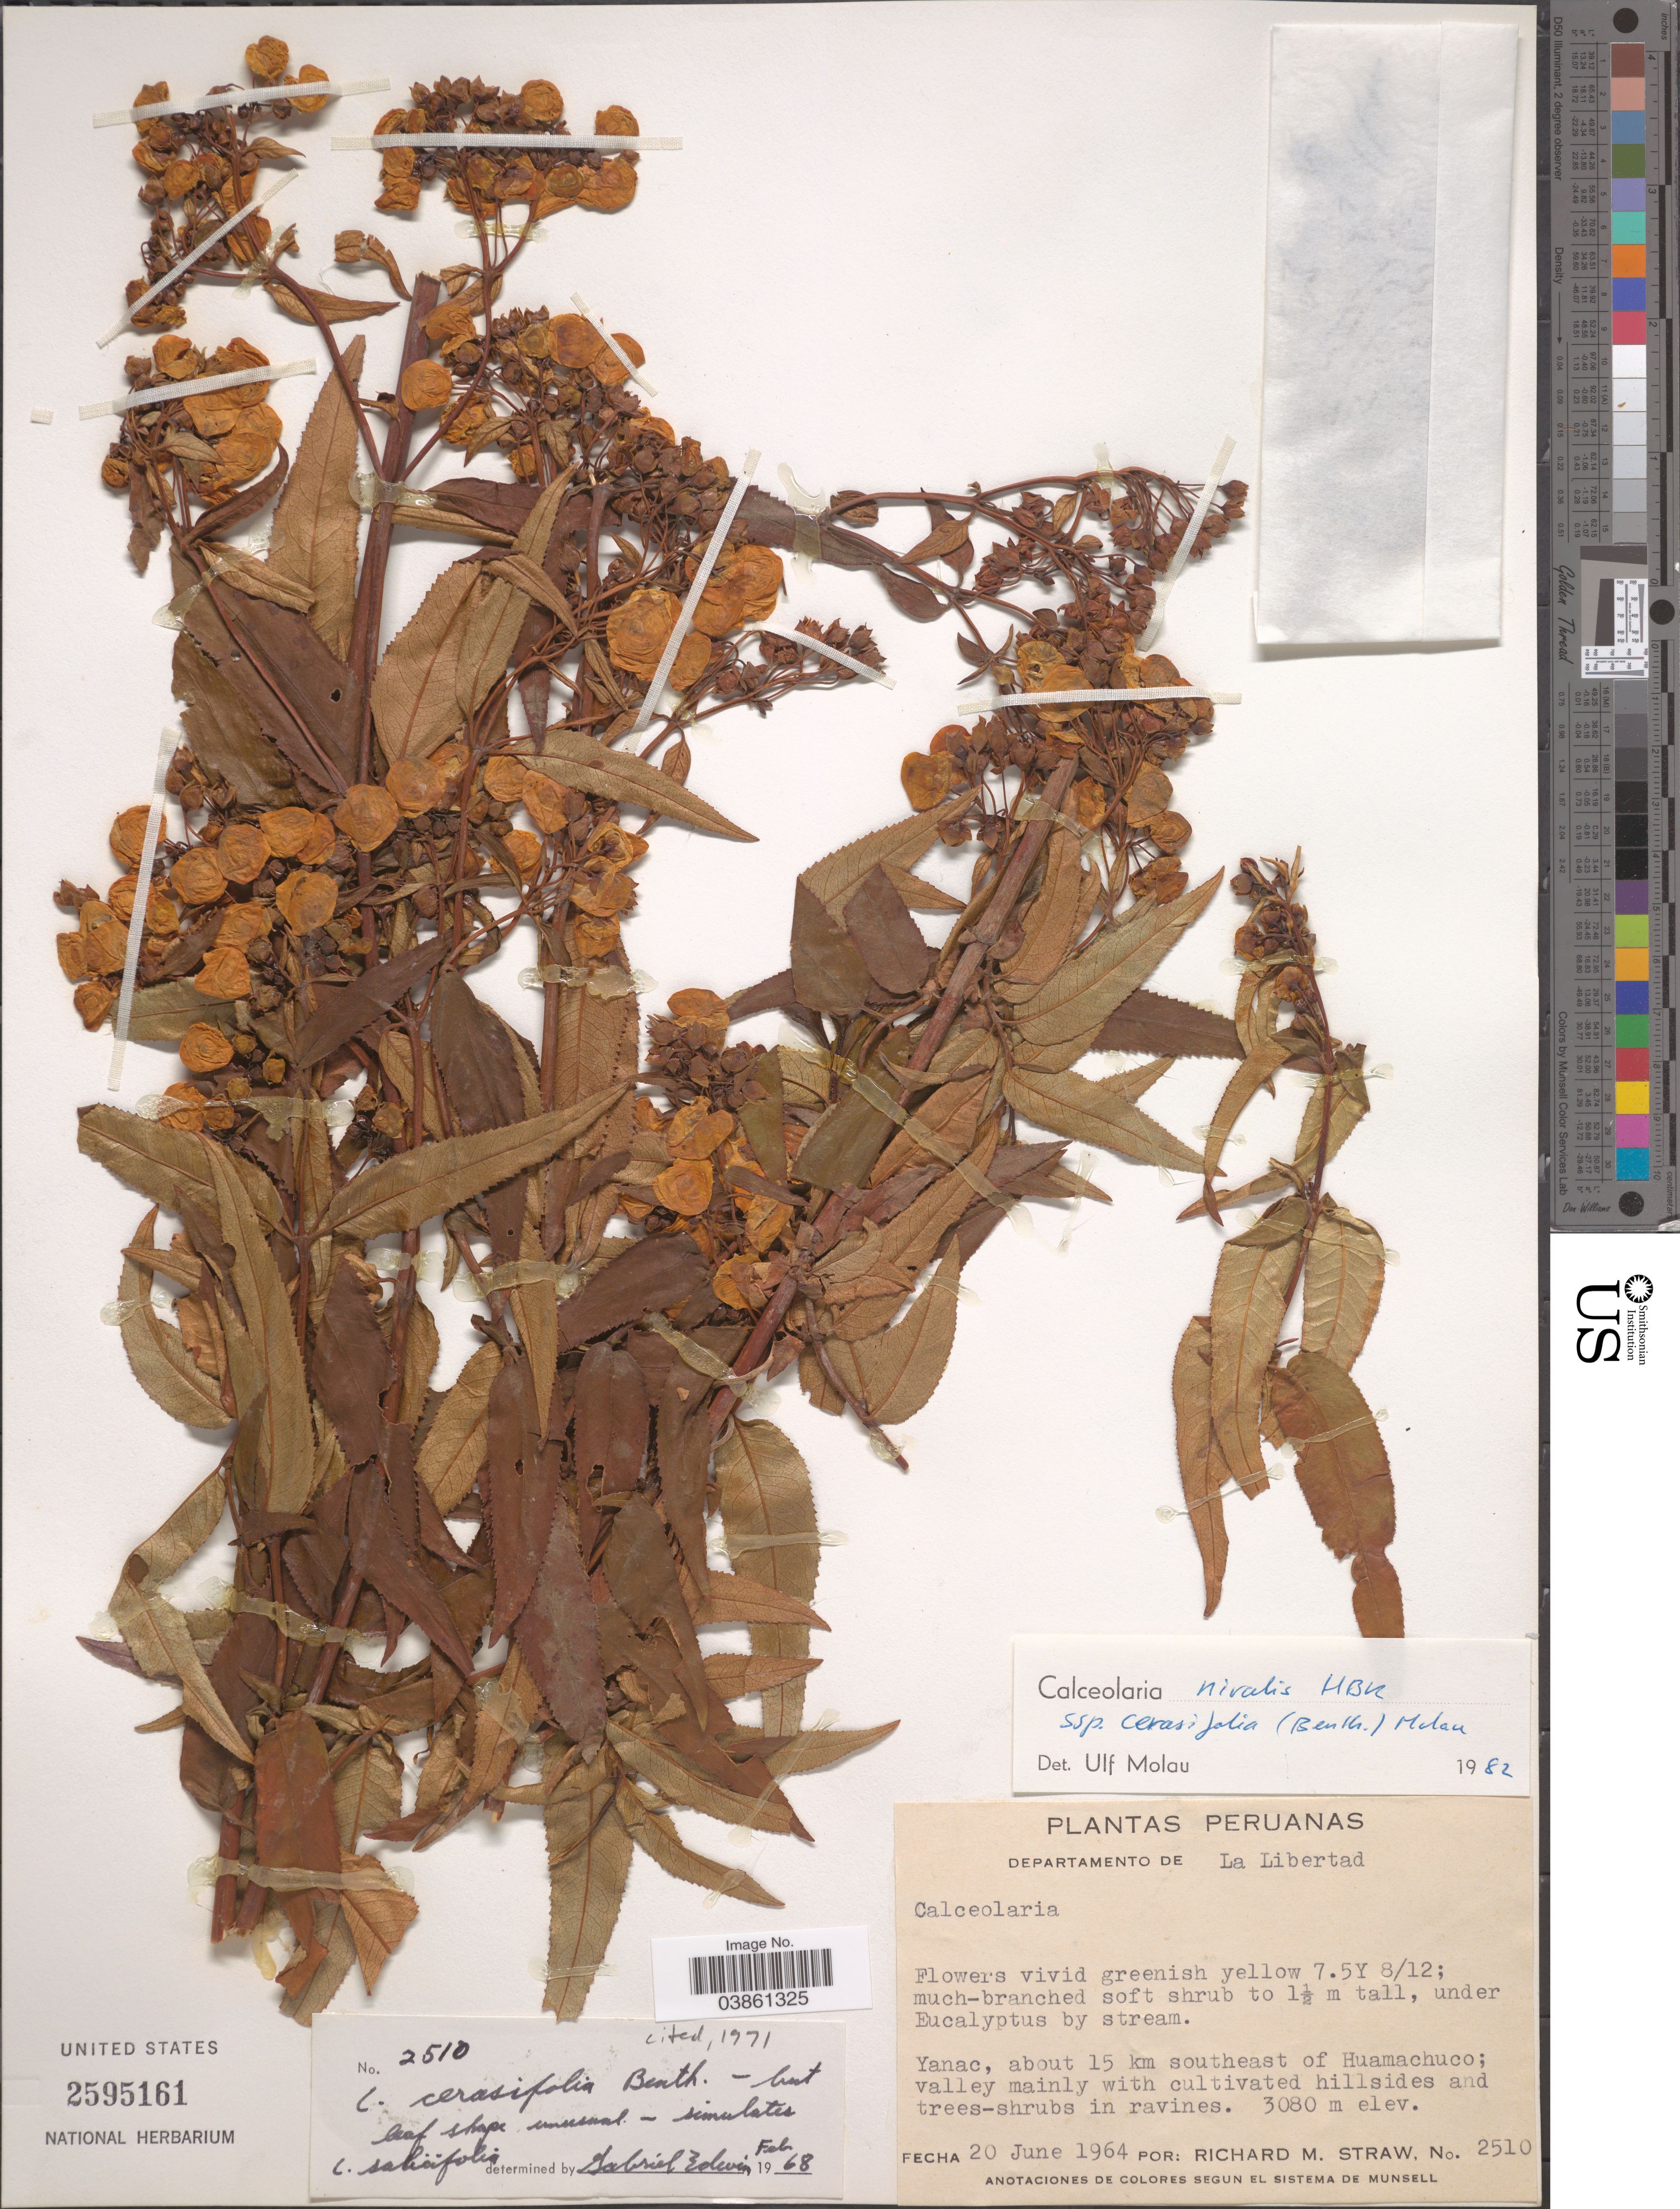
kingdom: Plantae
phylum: Tracheophyta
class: Magnoliopsida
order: Lamiales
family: Calceolariaceae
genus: Calceolaria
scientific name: Calceolaria nivalis subsp. cerasifolia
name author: (Benth.) Molau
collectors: R. M. Straw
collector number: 2510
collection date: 1964-06-20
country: Peru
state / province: La Libertad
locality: Departamento de La Libertad. Yanac, about 15 km southeast of Huamachuco; valley mainly with cultivated hillsides and trees-shrubs in ravines.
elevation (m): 3080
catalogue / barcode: US 2595161